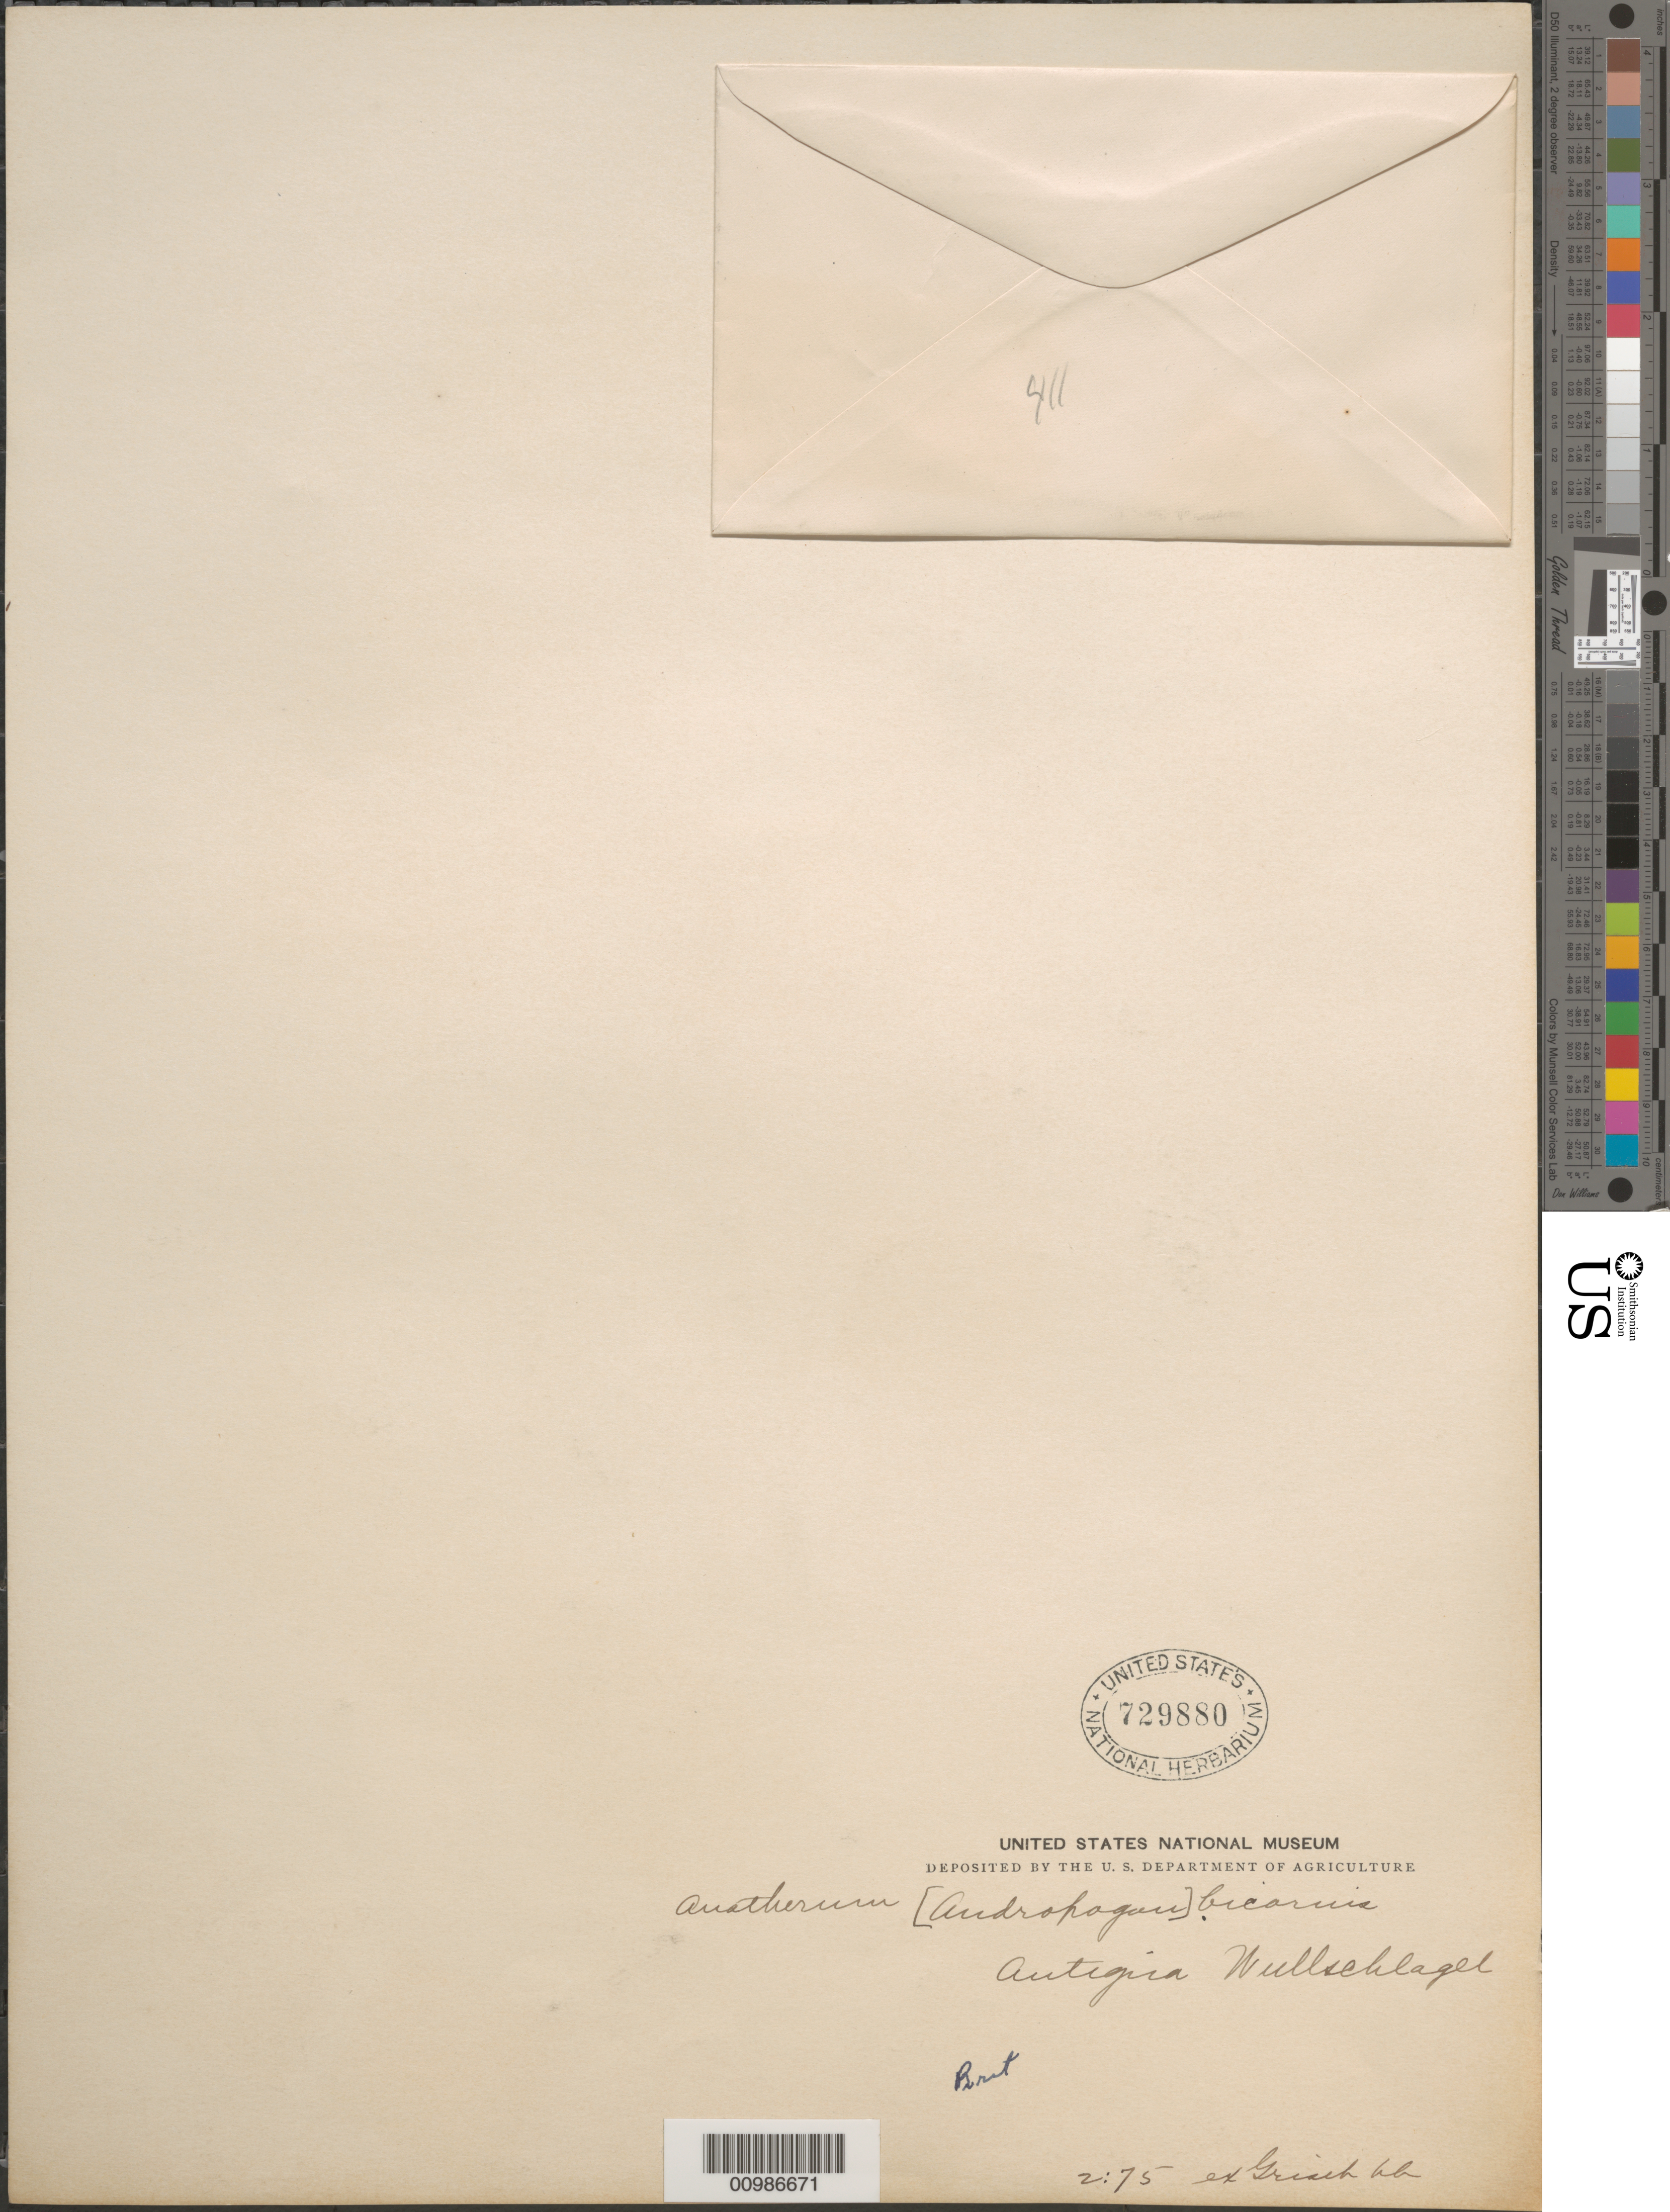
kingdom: Plantae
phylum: Tracheophyta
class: Liliopsida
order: Poales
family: Poaceae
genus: Andropogon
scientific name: Andropogon bicornis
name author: L.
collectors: H. R. Wullschlaegel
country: Antigua and Barbuda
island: Antigua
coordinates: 0 N, 0 E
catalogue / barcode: US 729880